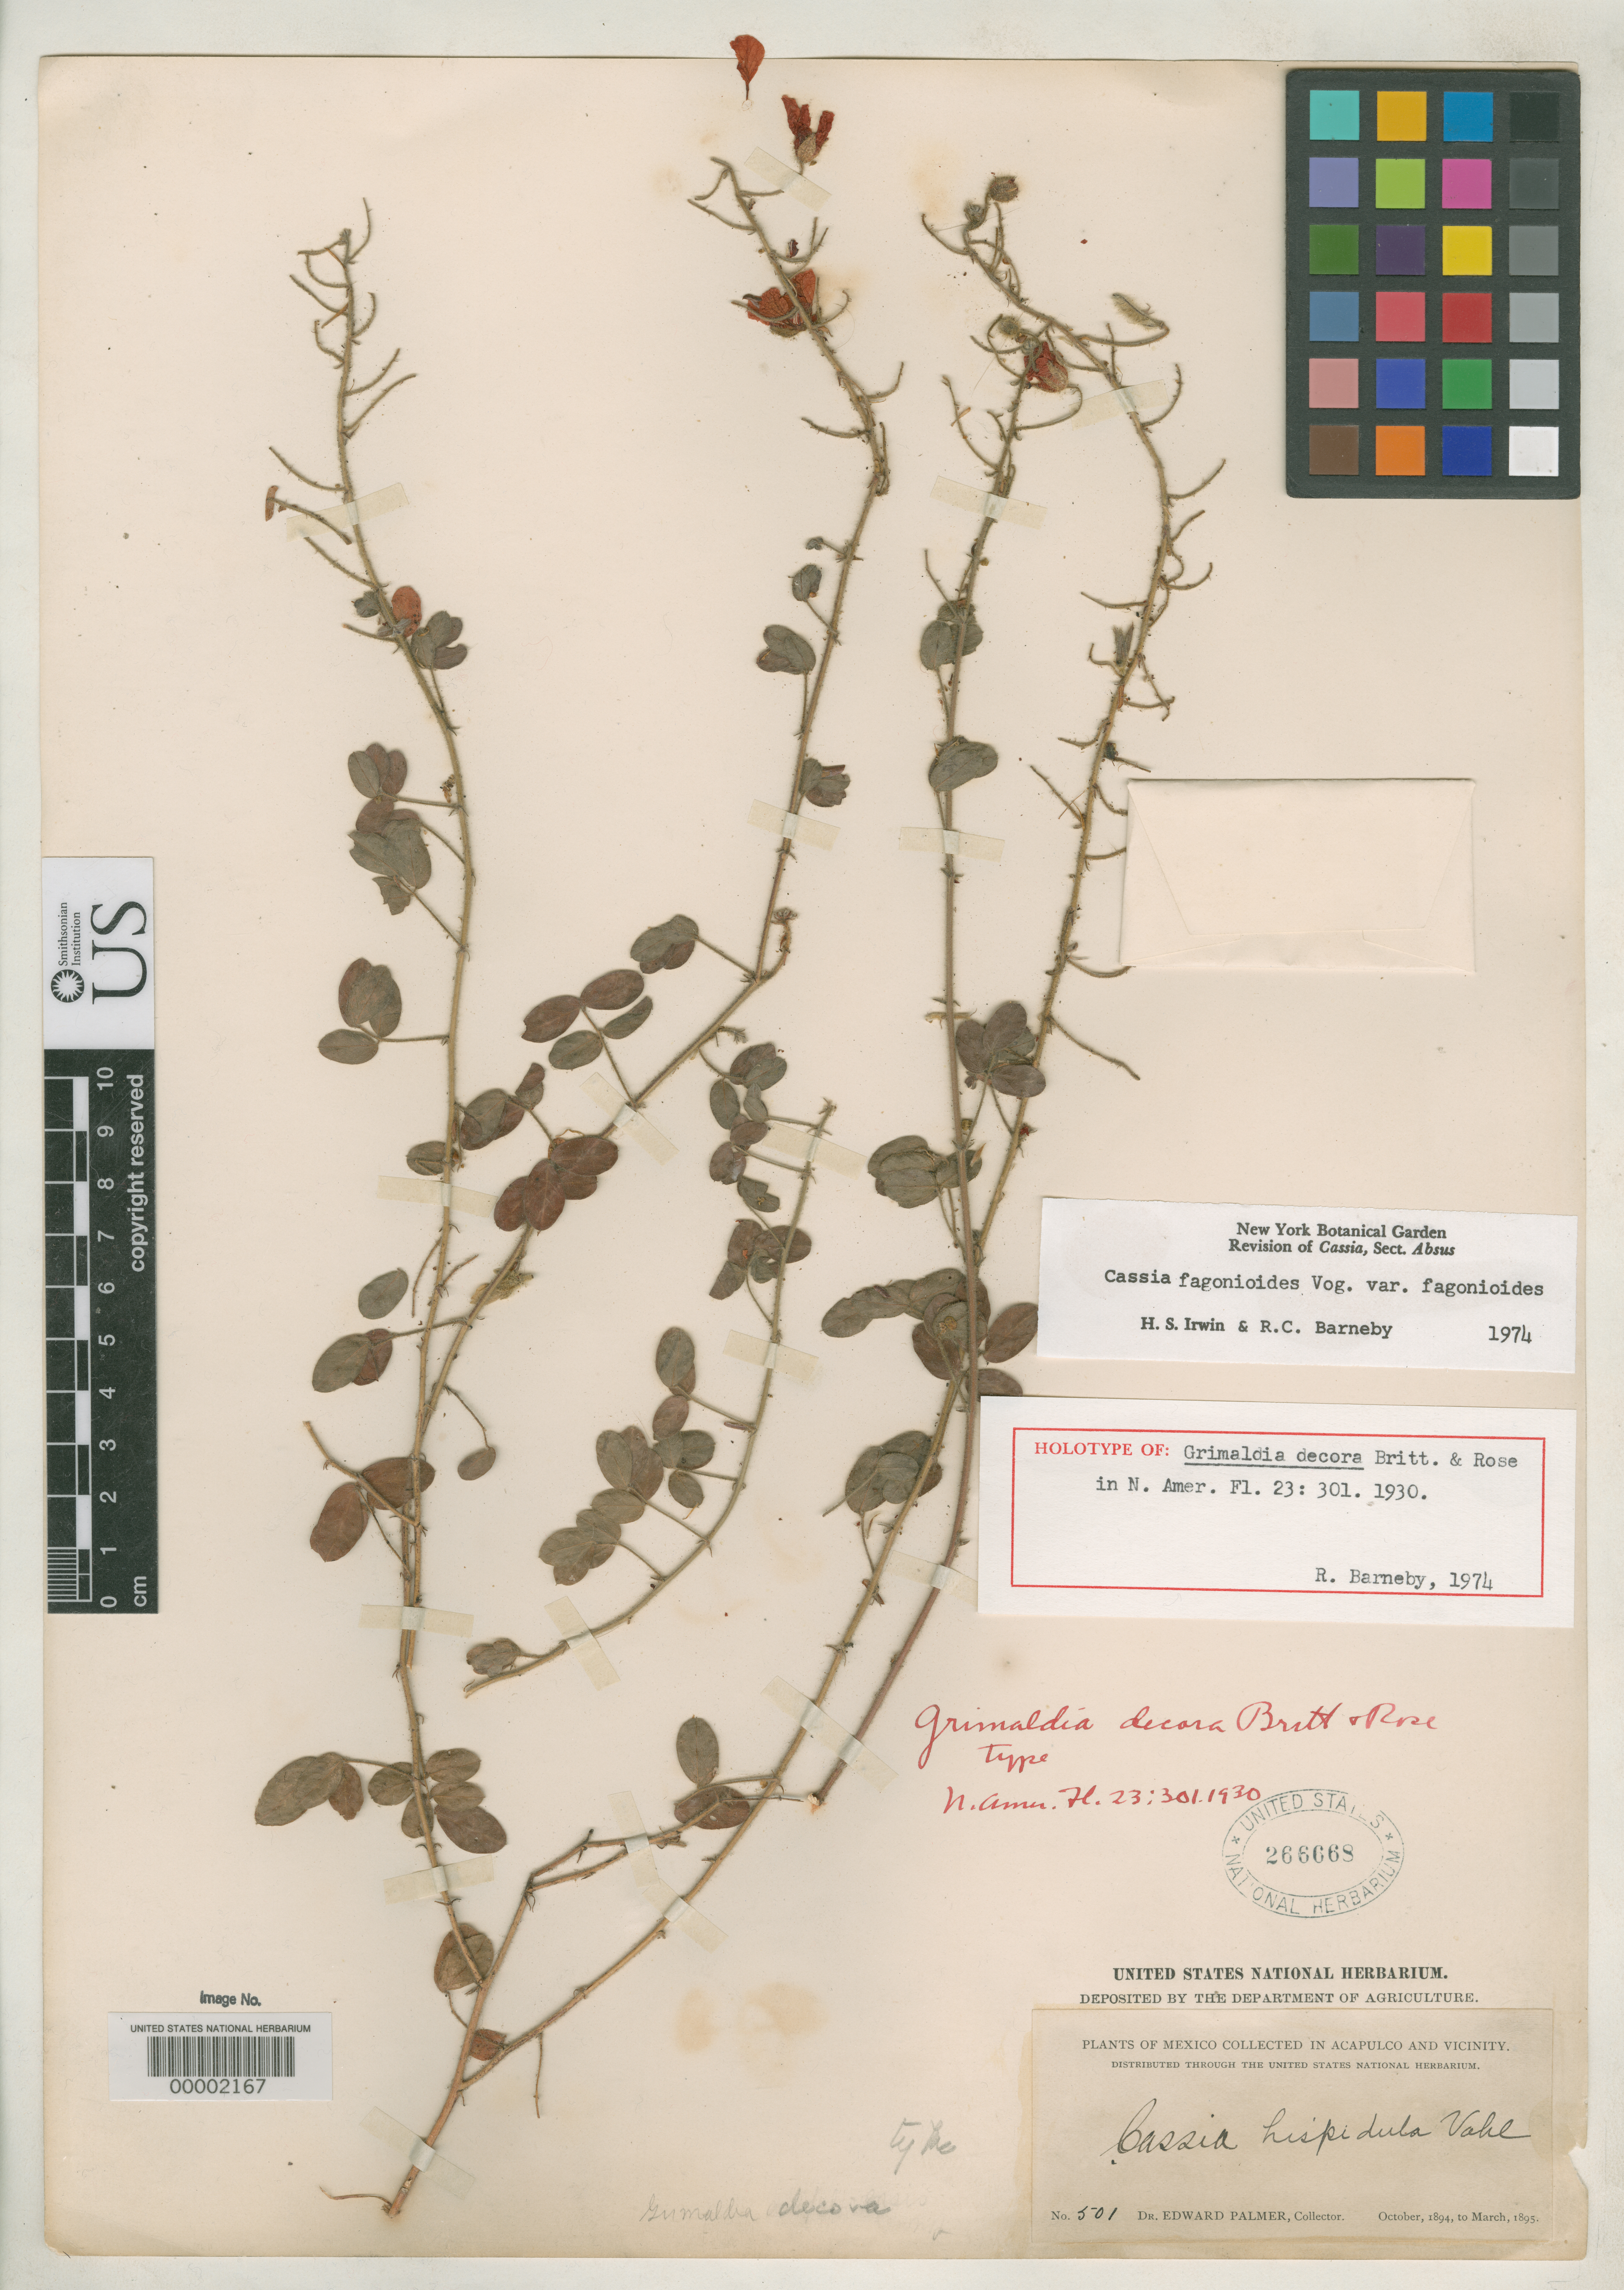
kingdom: Plantae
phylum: Tracheophyta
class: Magnoliopsida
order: Fabales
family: Fabaceae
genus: Grimaldia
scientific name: Grimaldia decora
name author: Britton & Rose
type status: Holotype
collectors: E. Palmer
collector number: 501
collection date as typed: Oct 1894 to -- Mar 1895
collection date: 1894-10/1895-03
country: Mexico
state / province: Guerrero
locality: Acapulco and vicinity.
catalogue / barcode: US 266668